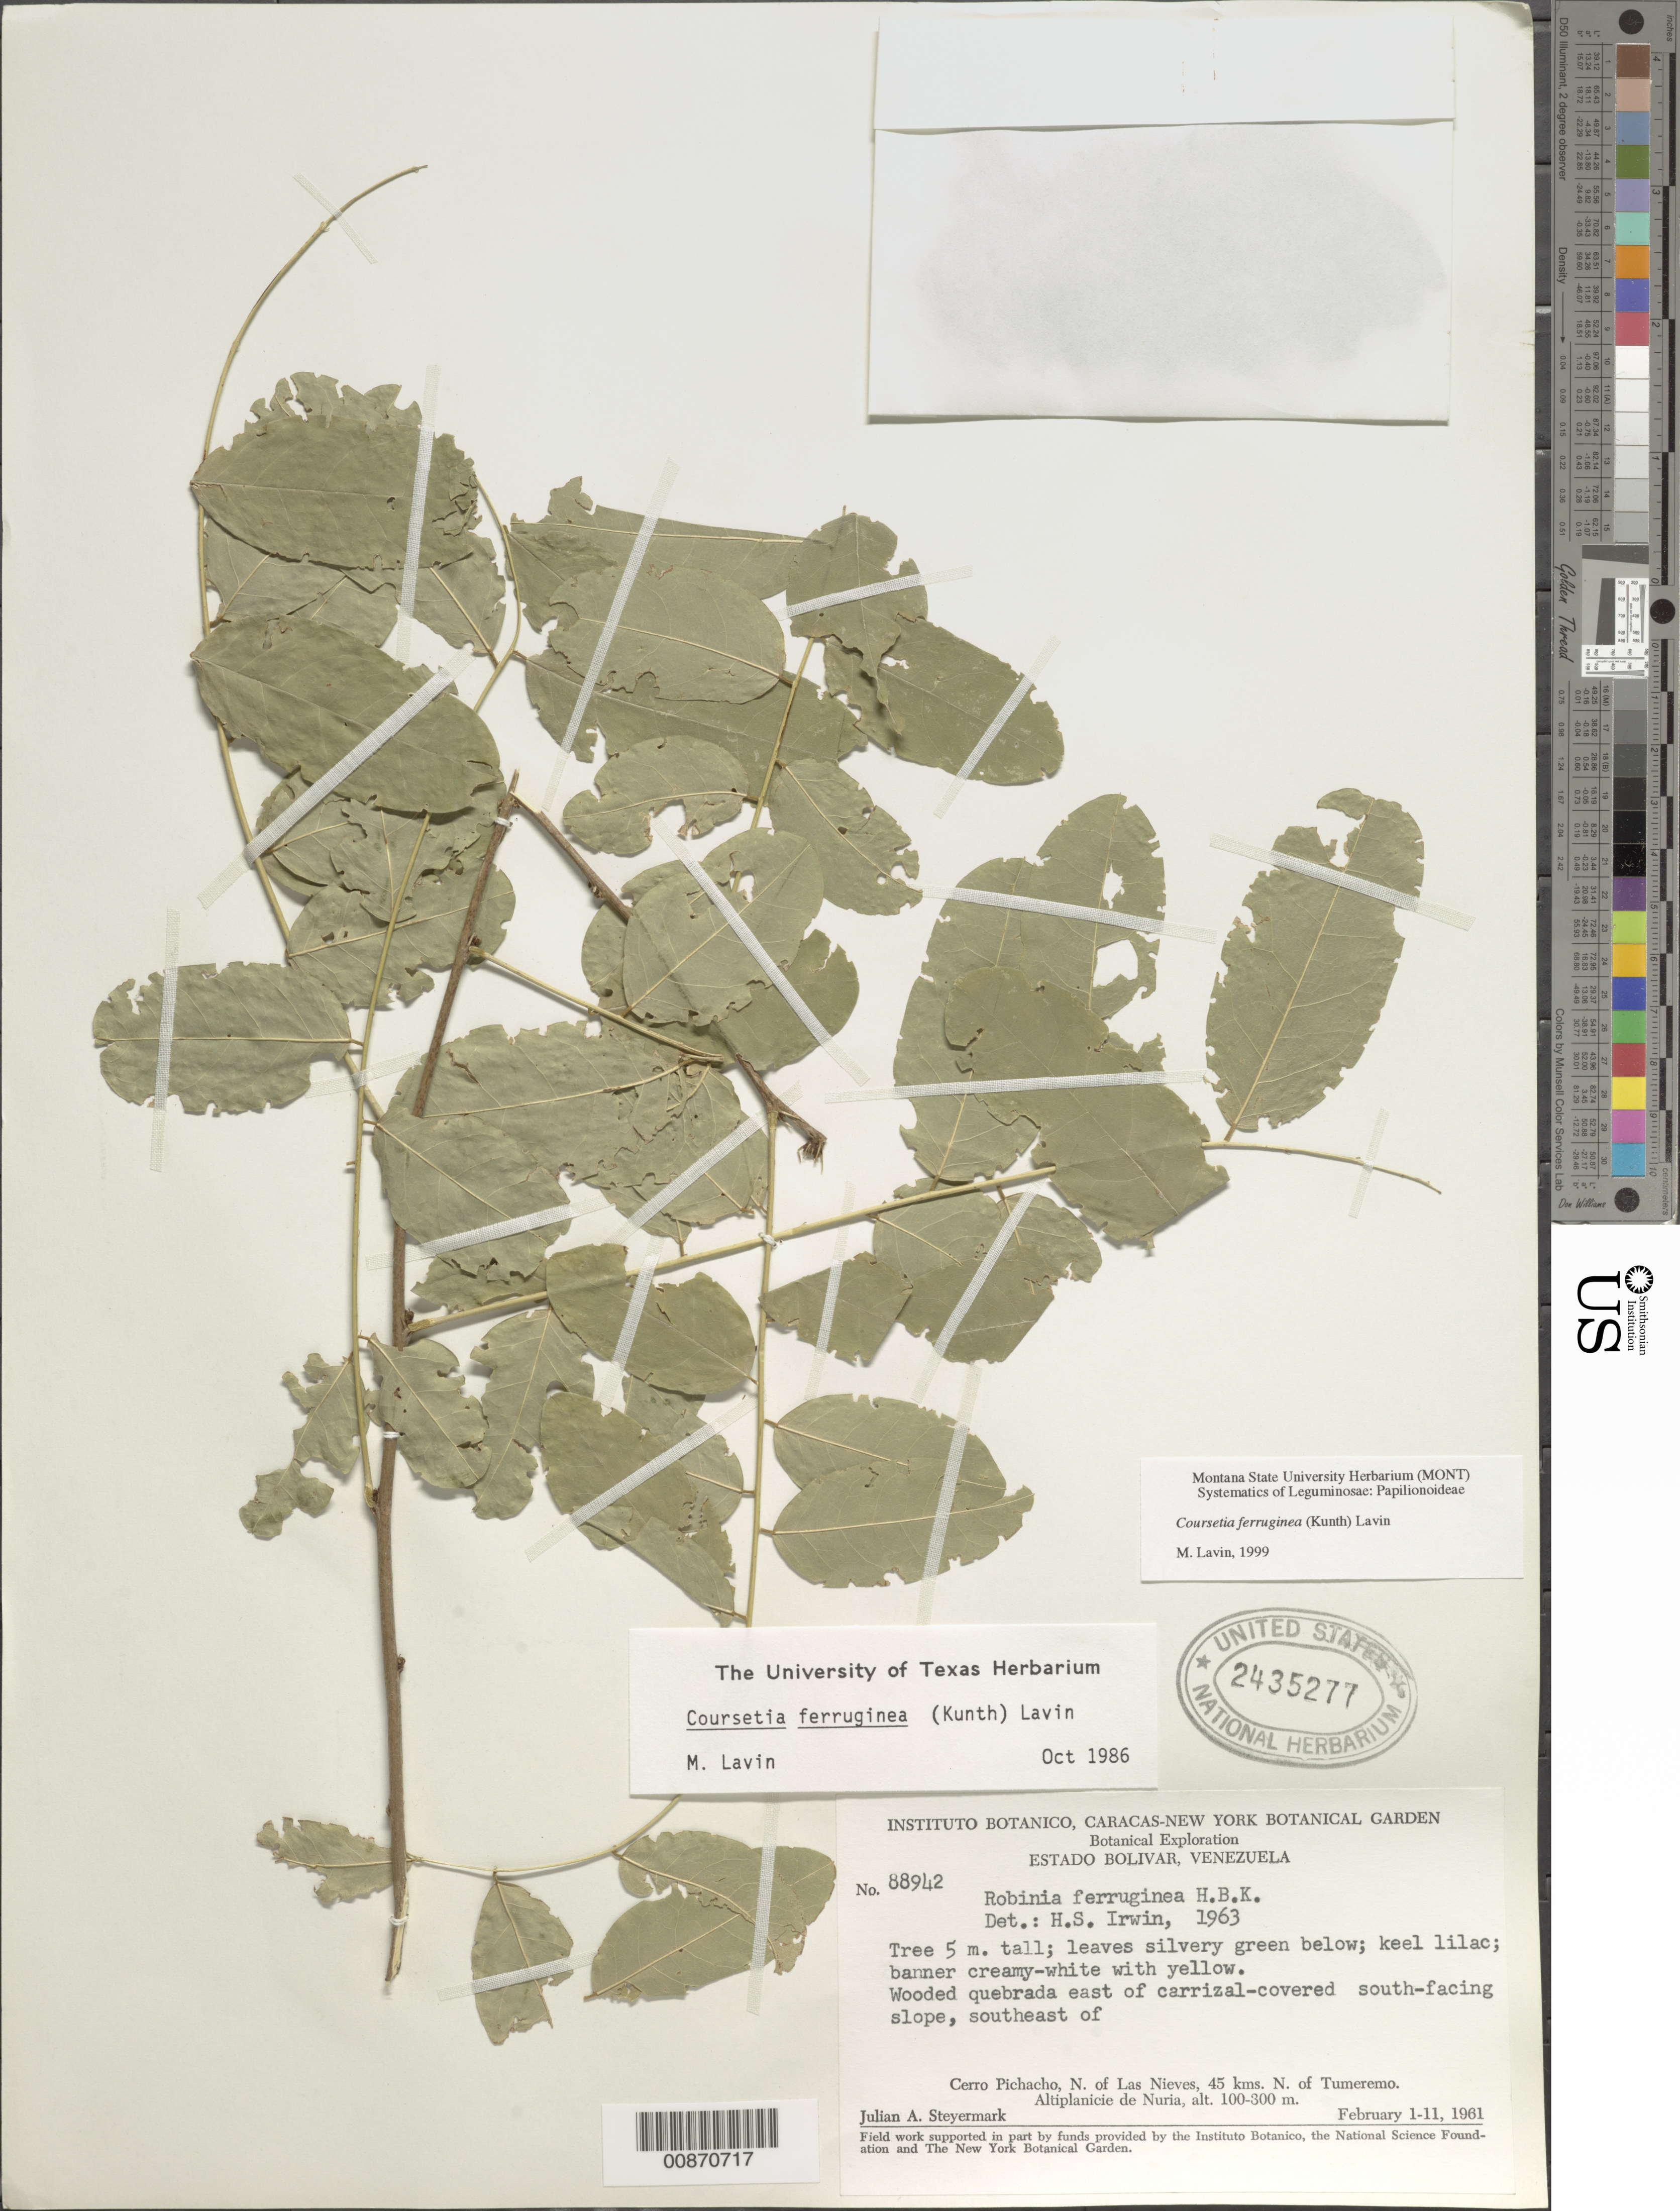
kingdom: Plantae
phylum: Tracheophyta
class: Magnoliopsida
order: Fabales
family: Fabaceae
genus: Coursetia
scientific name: Coursetia ferruginea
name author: (Kunth) Lavin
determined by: Lavin, M.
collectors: J. Steyermark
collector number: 88942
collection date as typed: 1-Feb-61 to 11-Feb-61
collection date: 1961-02-01/1961-02-11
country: Venezuela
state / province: Bolívar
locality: Cerro El Picacho, SE of; N of Las Nieves, 45 km N of Tumeremo, Altiplanicie de Nuria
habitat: Wooded quebrada east of carrizal-covered south-facing slope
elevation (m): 100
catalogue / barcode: US 2435277